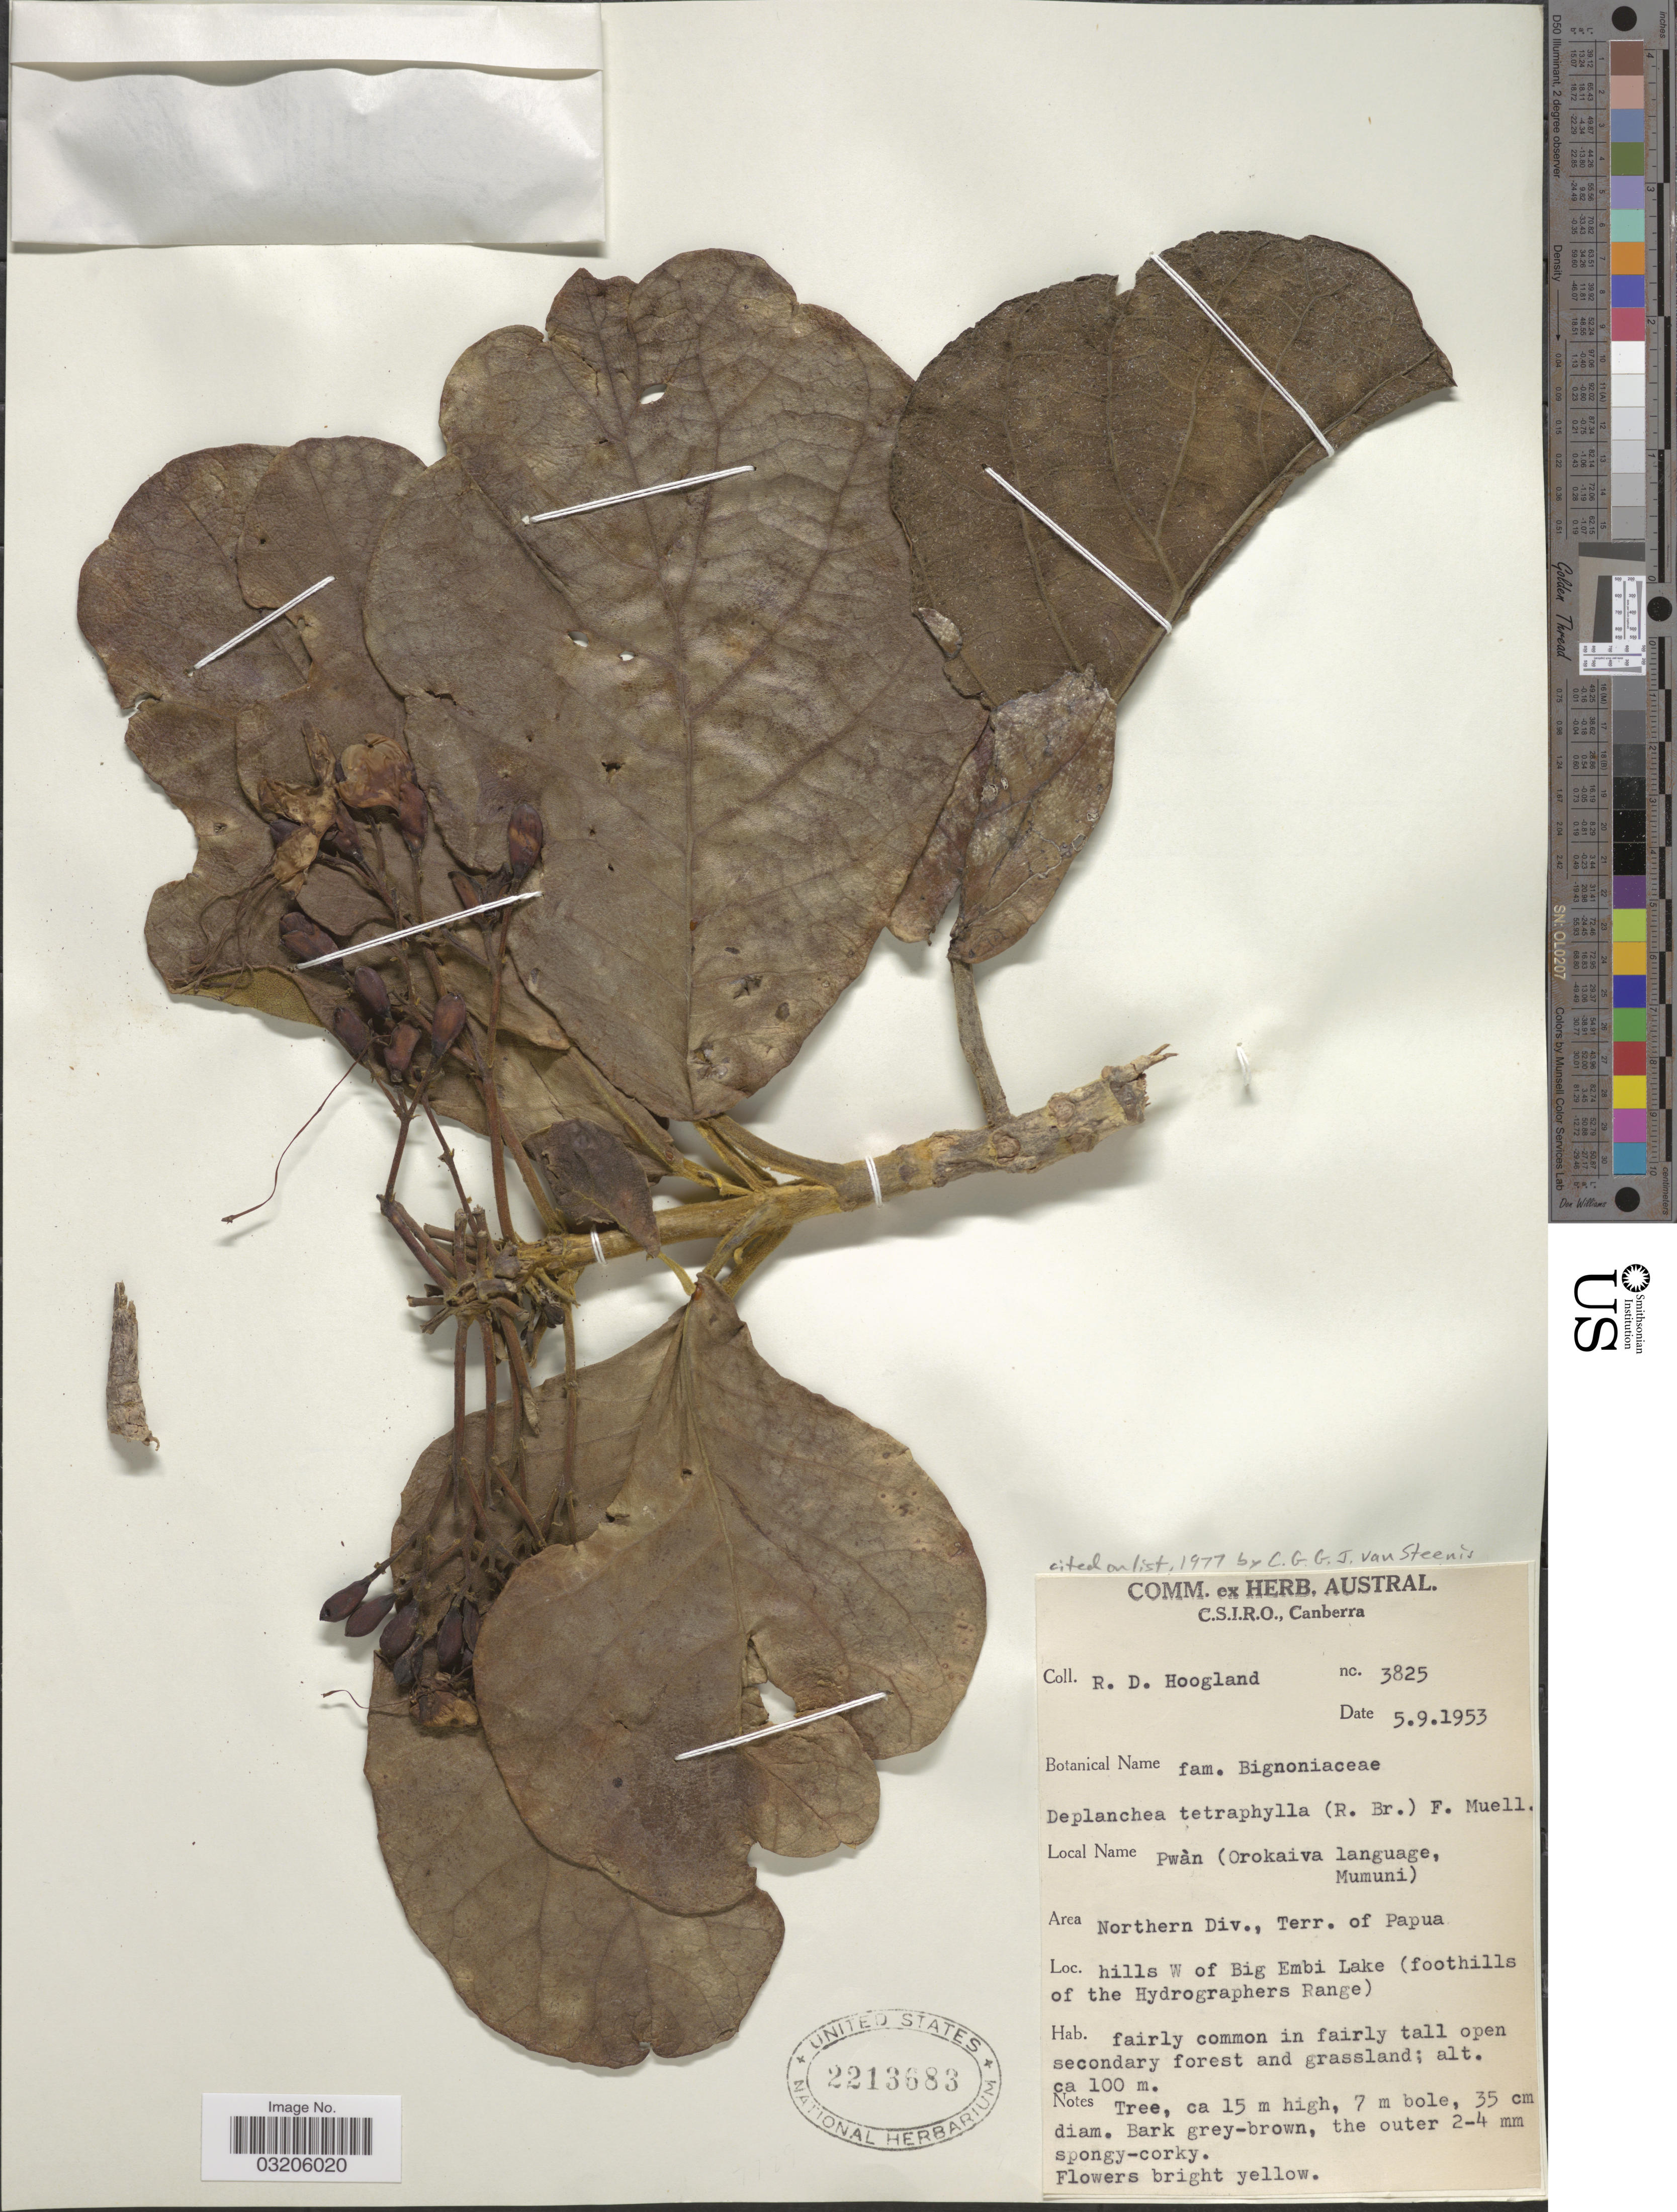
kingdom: Plantae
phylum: Tracheophyta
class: Magnoliopsida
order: Lamiales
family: Bignoniaceae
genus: Deplanchea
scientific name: Deplanchea tetraphylla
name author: (R. Br.) F. Muell.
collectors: R. D. Hoogland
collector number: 3825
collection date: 1953-09-05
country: Papua New Guinea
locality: Northern Div., Terr. of Papua. Hills W of Big Embi Lake (foothills of the Hydrographers Range).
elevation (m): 100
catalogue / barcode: US 2213683